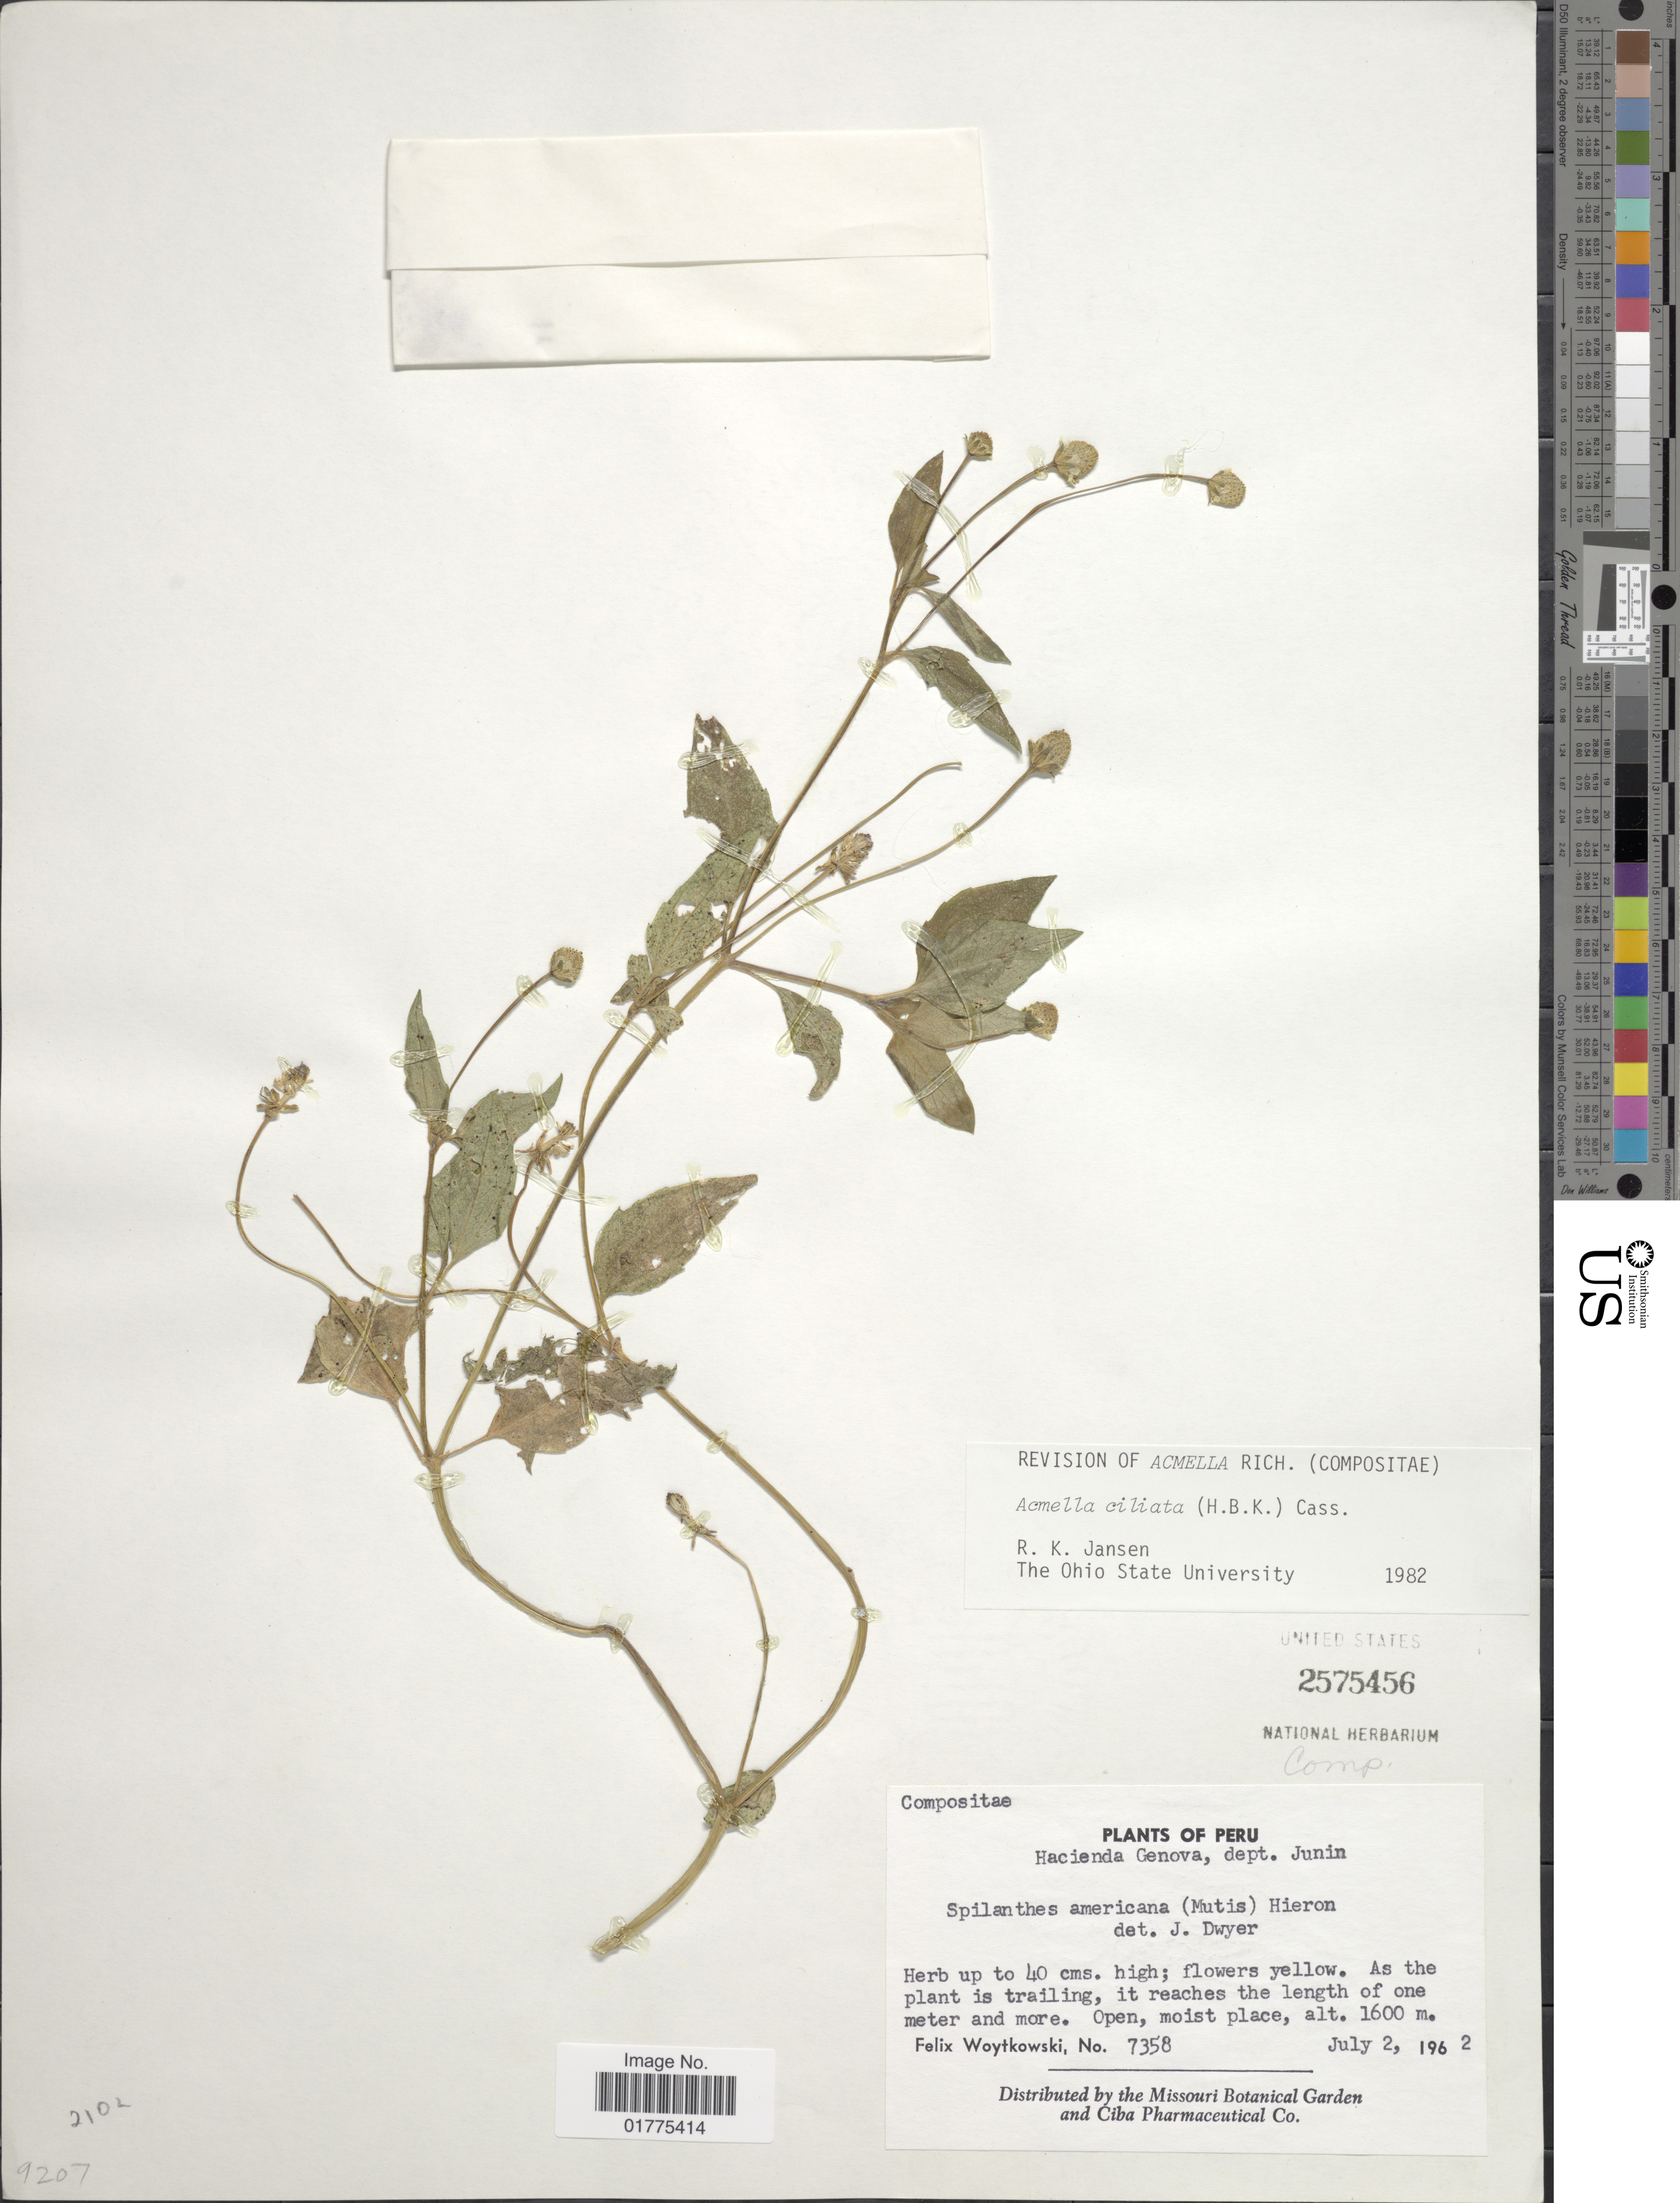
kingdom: Plantae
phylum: Tracheophyta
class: Magnoliopsida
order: Asterales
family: Asteraceae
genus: Acmella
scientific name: Acmella ciliata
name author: (Kunth) Cass.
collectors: Ll. Williams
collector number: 7358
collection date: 1962-07-02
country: Peru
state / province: Junín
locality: Hacienda Genova, dept. Junin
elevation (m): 1600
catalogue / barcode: US 2575456